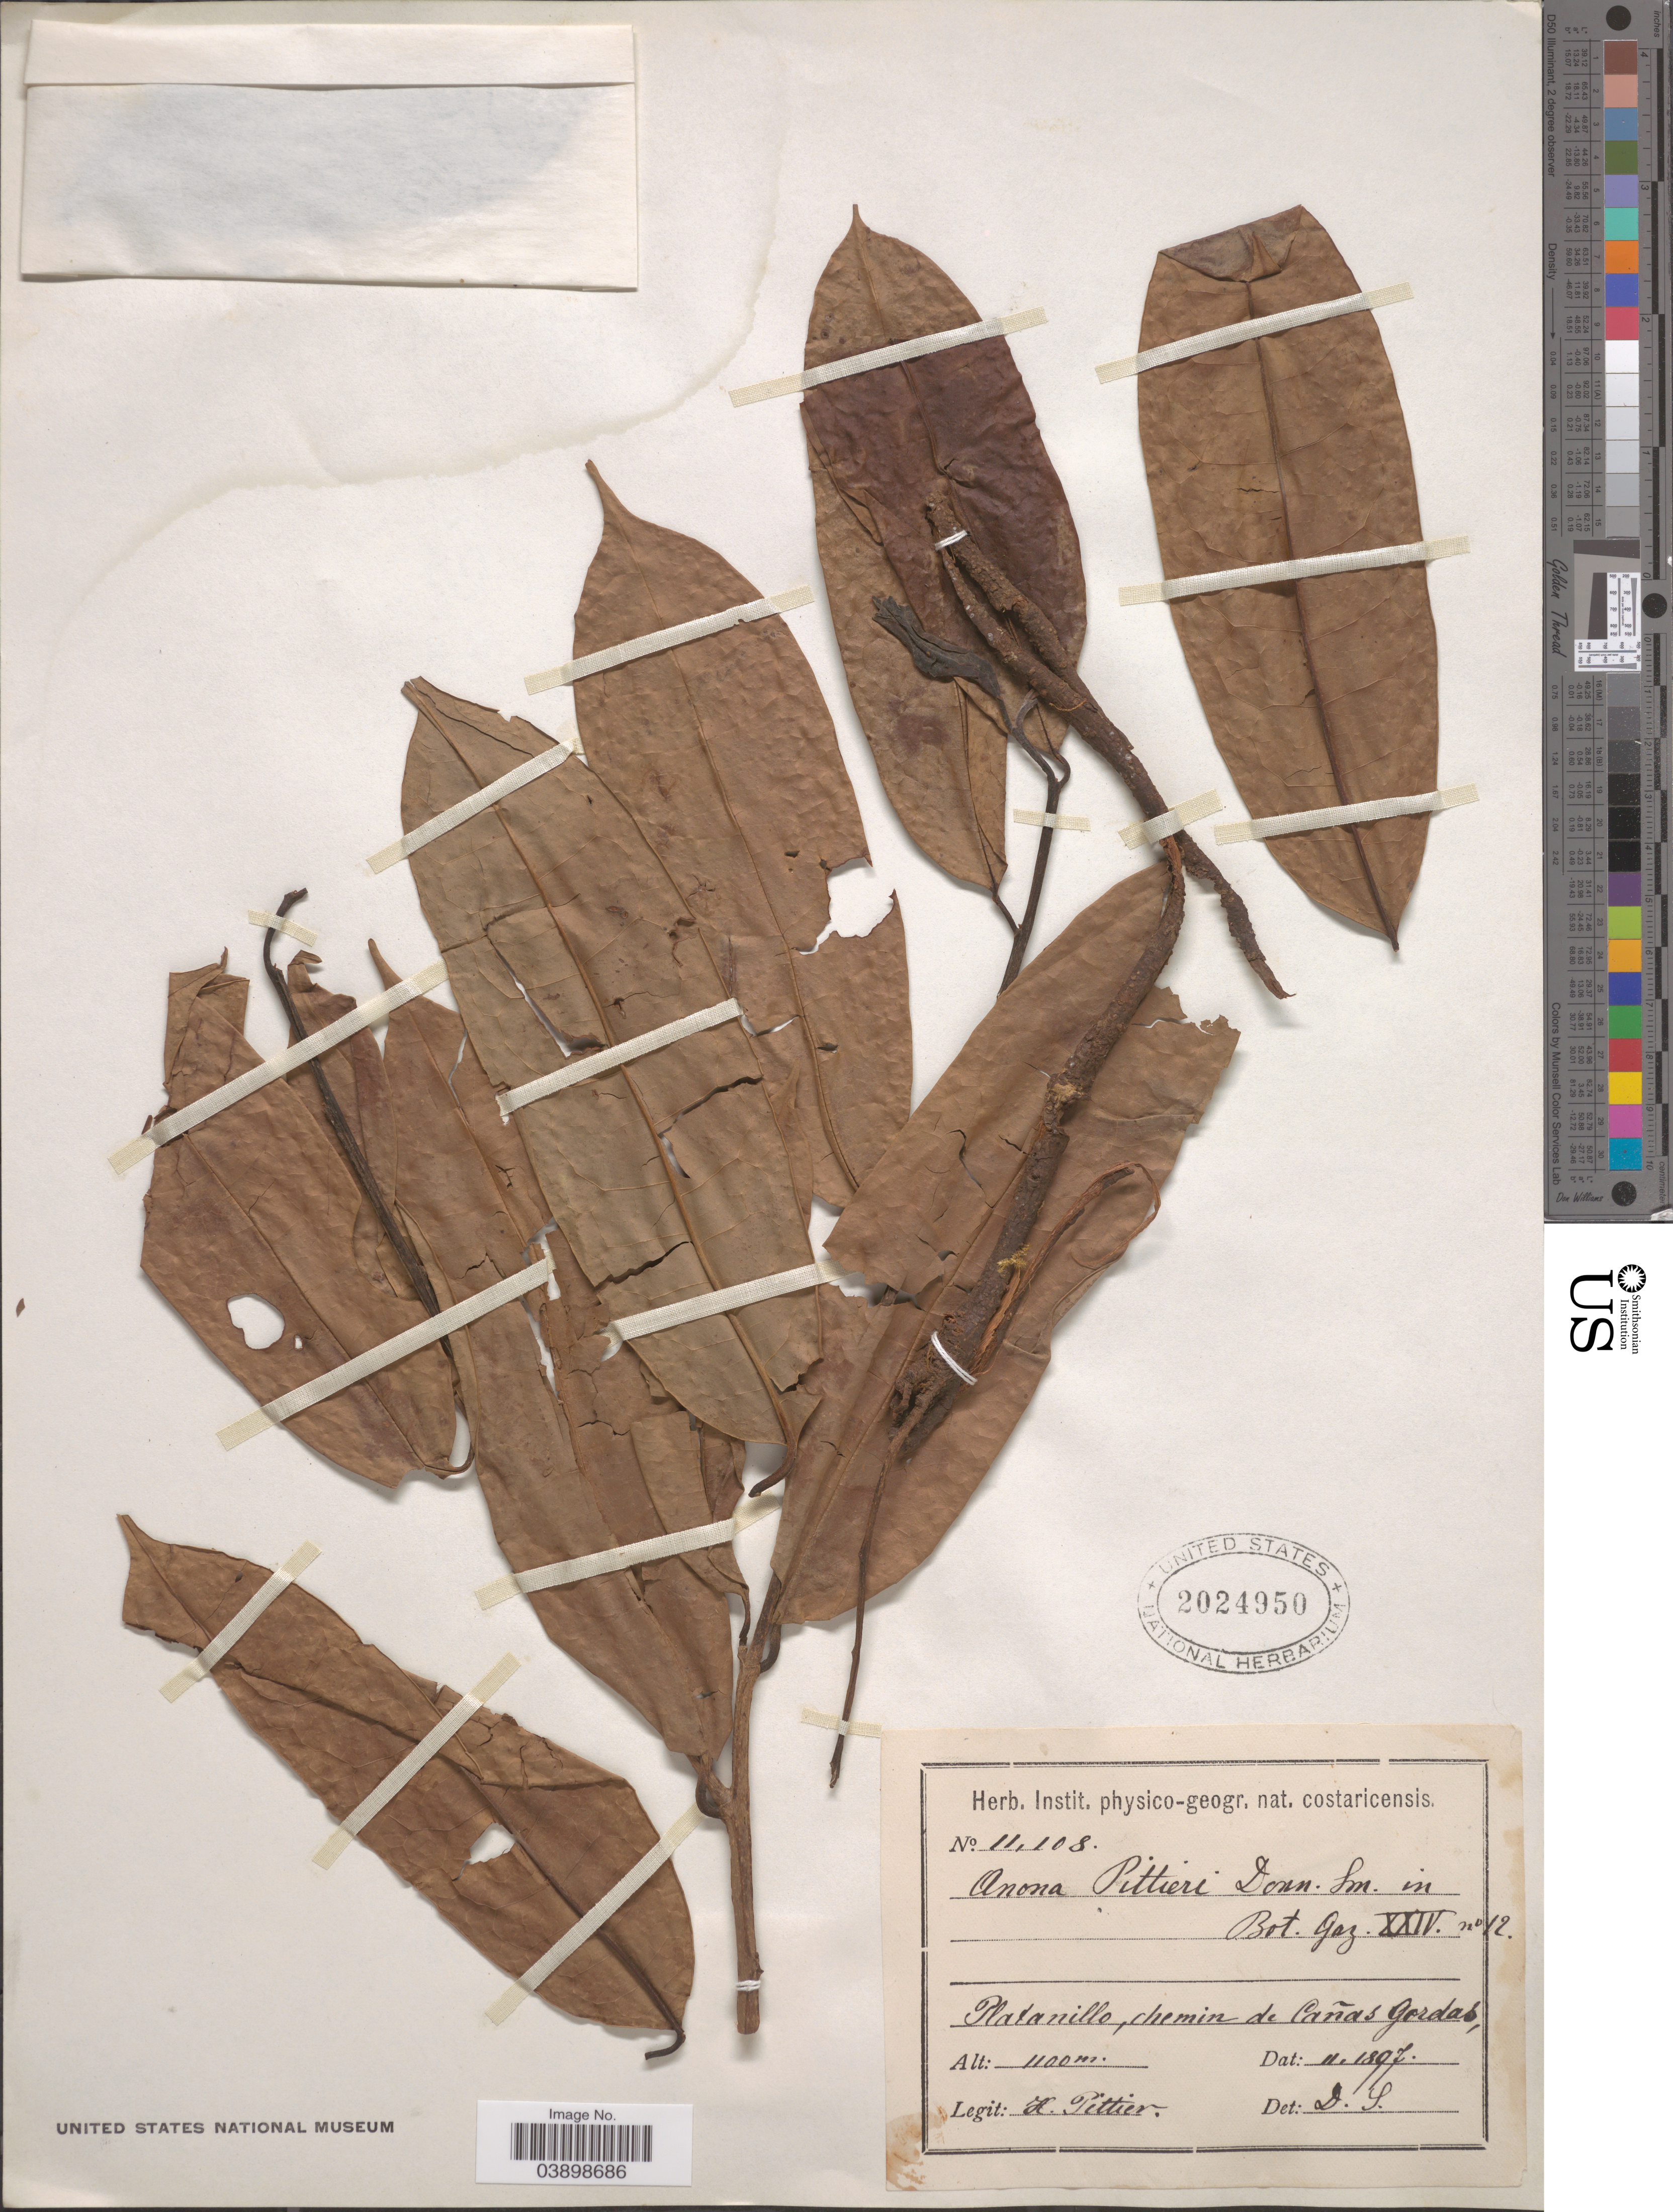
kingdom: Plantae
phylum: Tracheophyta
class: Magnoliopsida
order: Magnoliales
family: Annonaceae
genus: Annona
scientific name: Annona pittieri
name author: Donn. Sm.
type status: Isotype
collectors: H. F. Pittier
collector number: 11108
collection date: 1897-11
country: Costa Rica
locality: Platanillo, chemin de Cañas Gordas.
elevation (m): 1100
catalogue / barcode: US 2024950